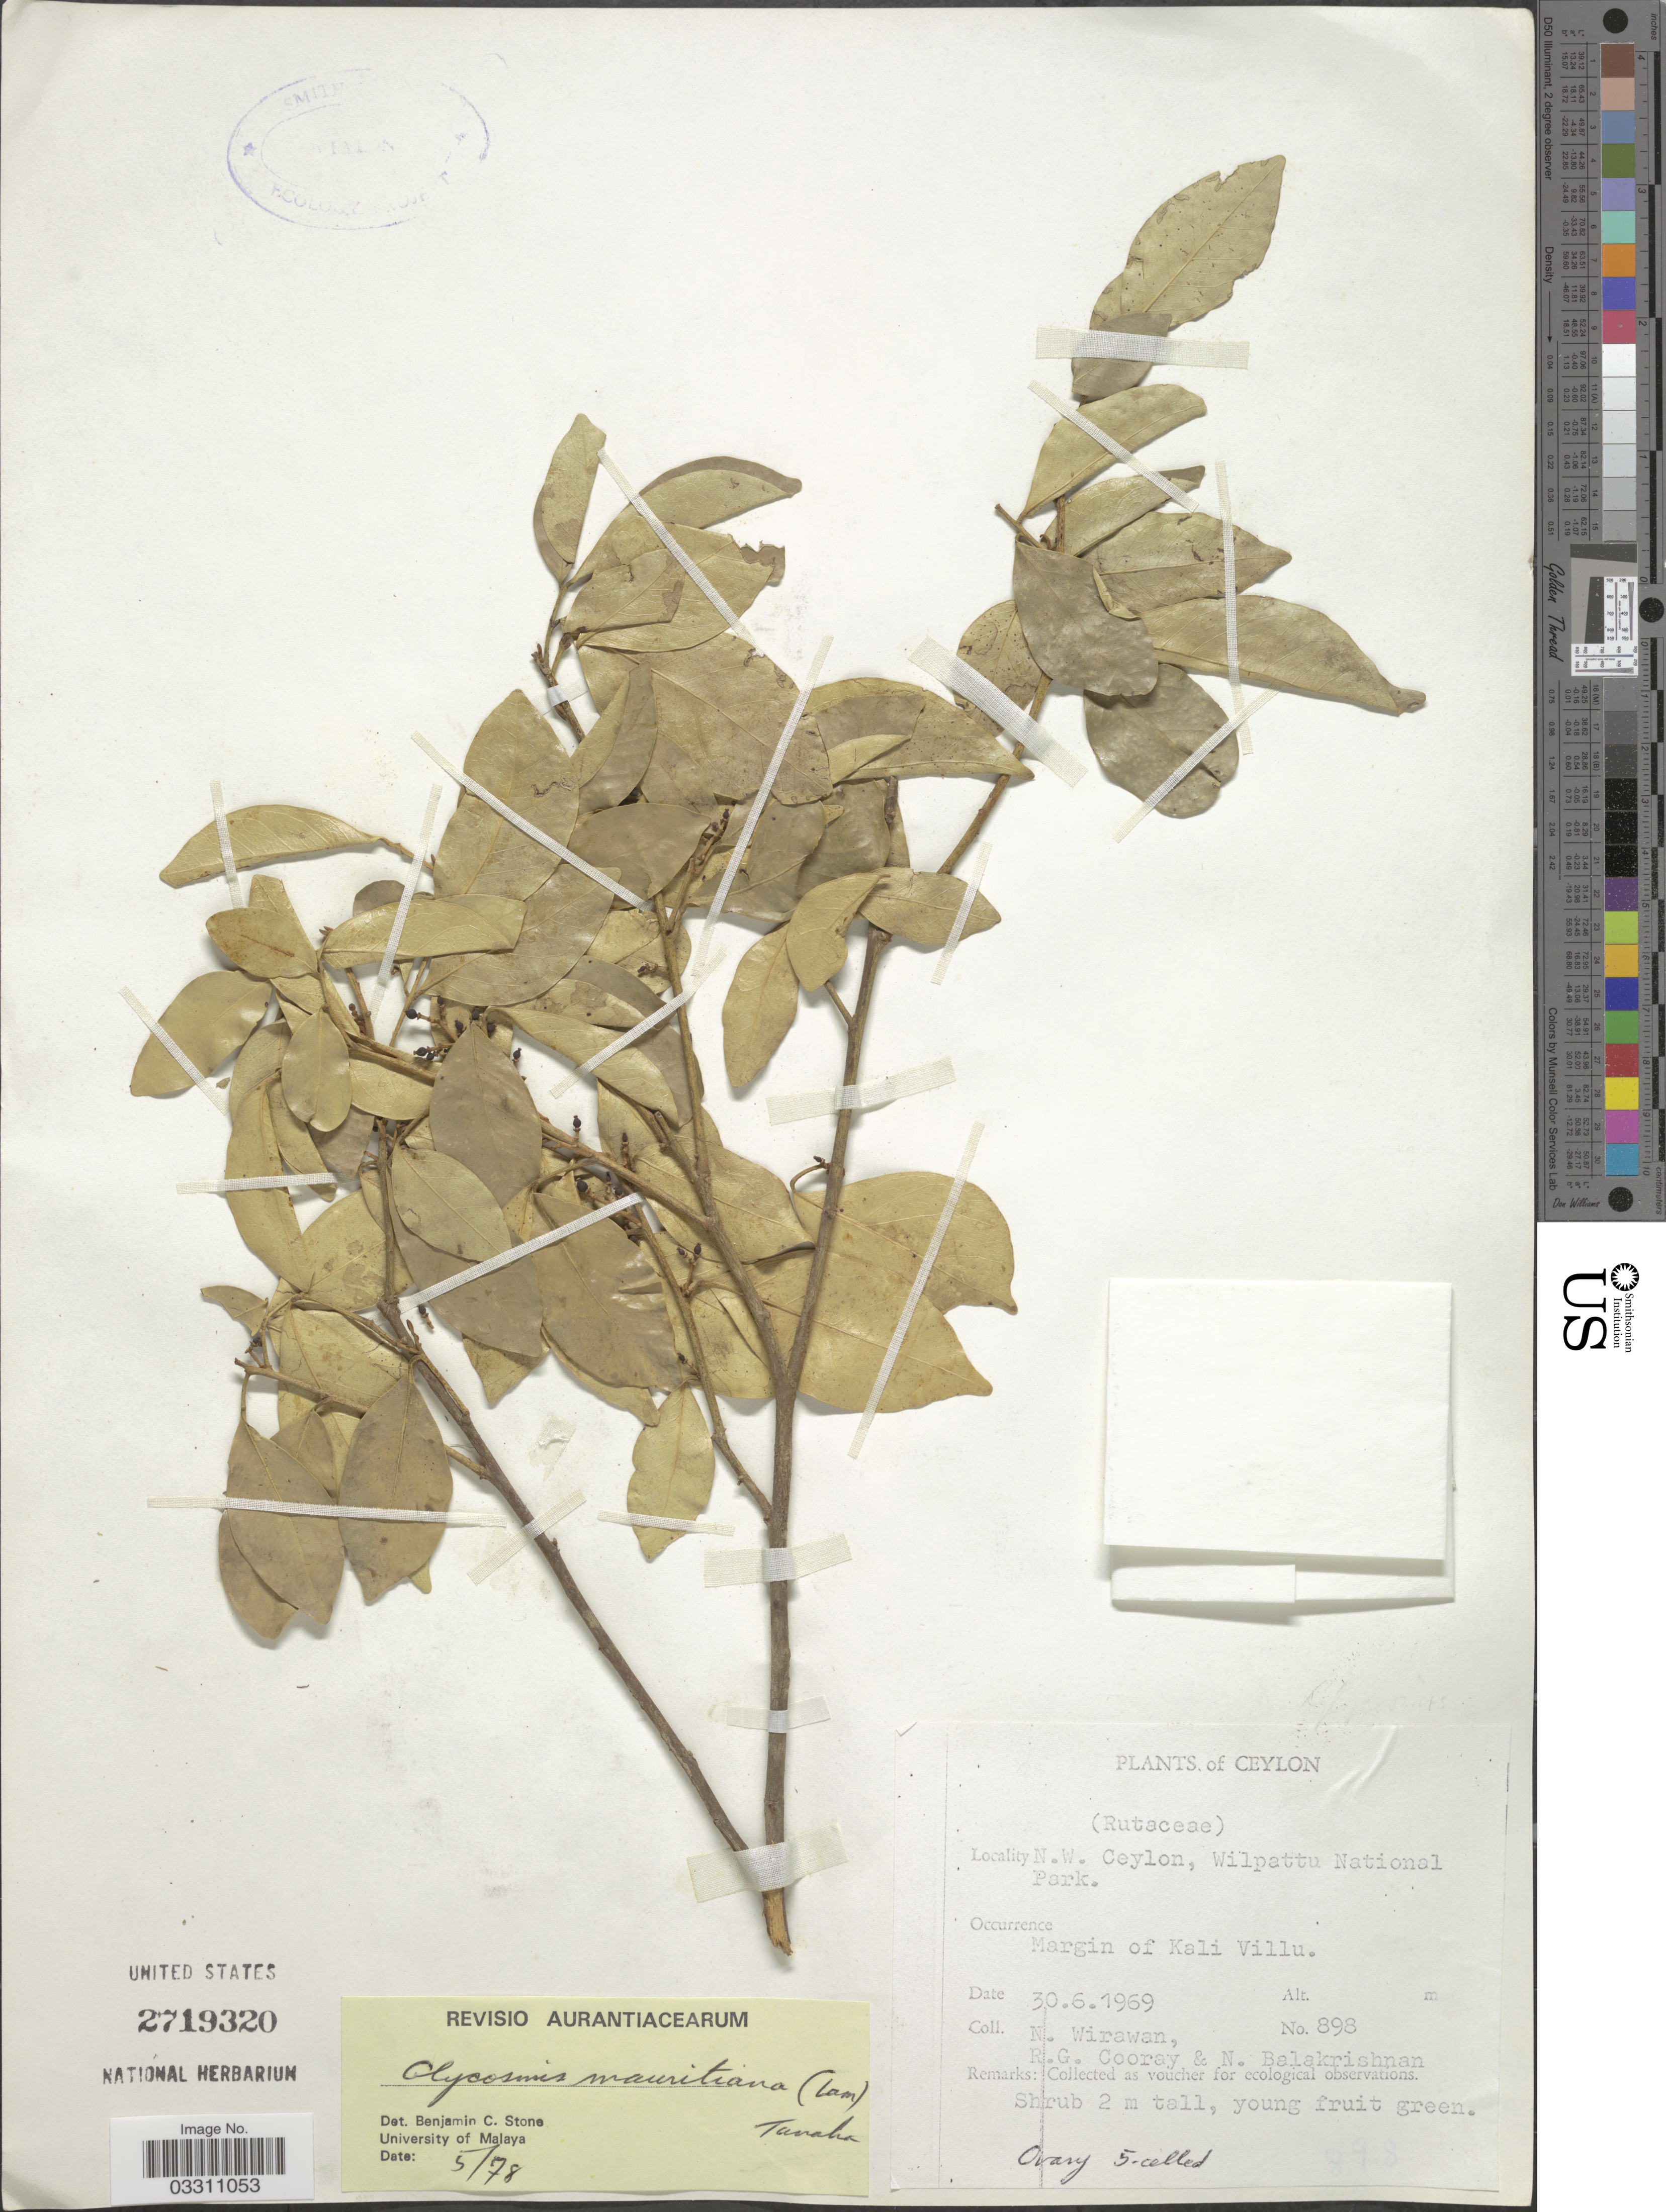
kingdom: Plantae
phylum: Tracheophyta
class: Magnoliopsida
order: Sapindales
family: Rutaceae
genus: Glycosmis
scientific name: Glycosmis mauritiana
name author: (Lamkey) Tanaka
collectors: N. Wirawan, R. Cooray & N. Balakrishnan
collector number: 898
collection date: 1969-06-30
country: Sri Lanka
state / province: North Western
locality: Ceylon, N.W. Ceylon, Wilpattu National Park, Margin of Kali Villu.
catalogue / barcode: US 2719320